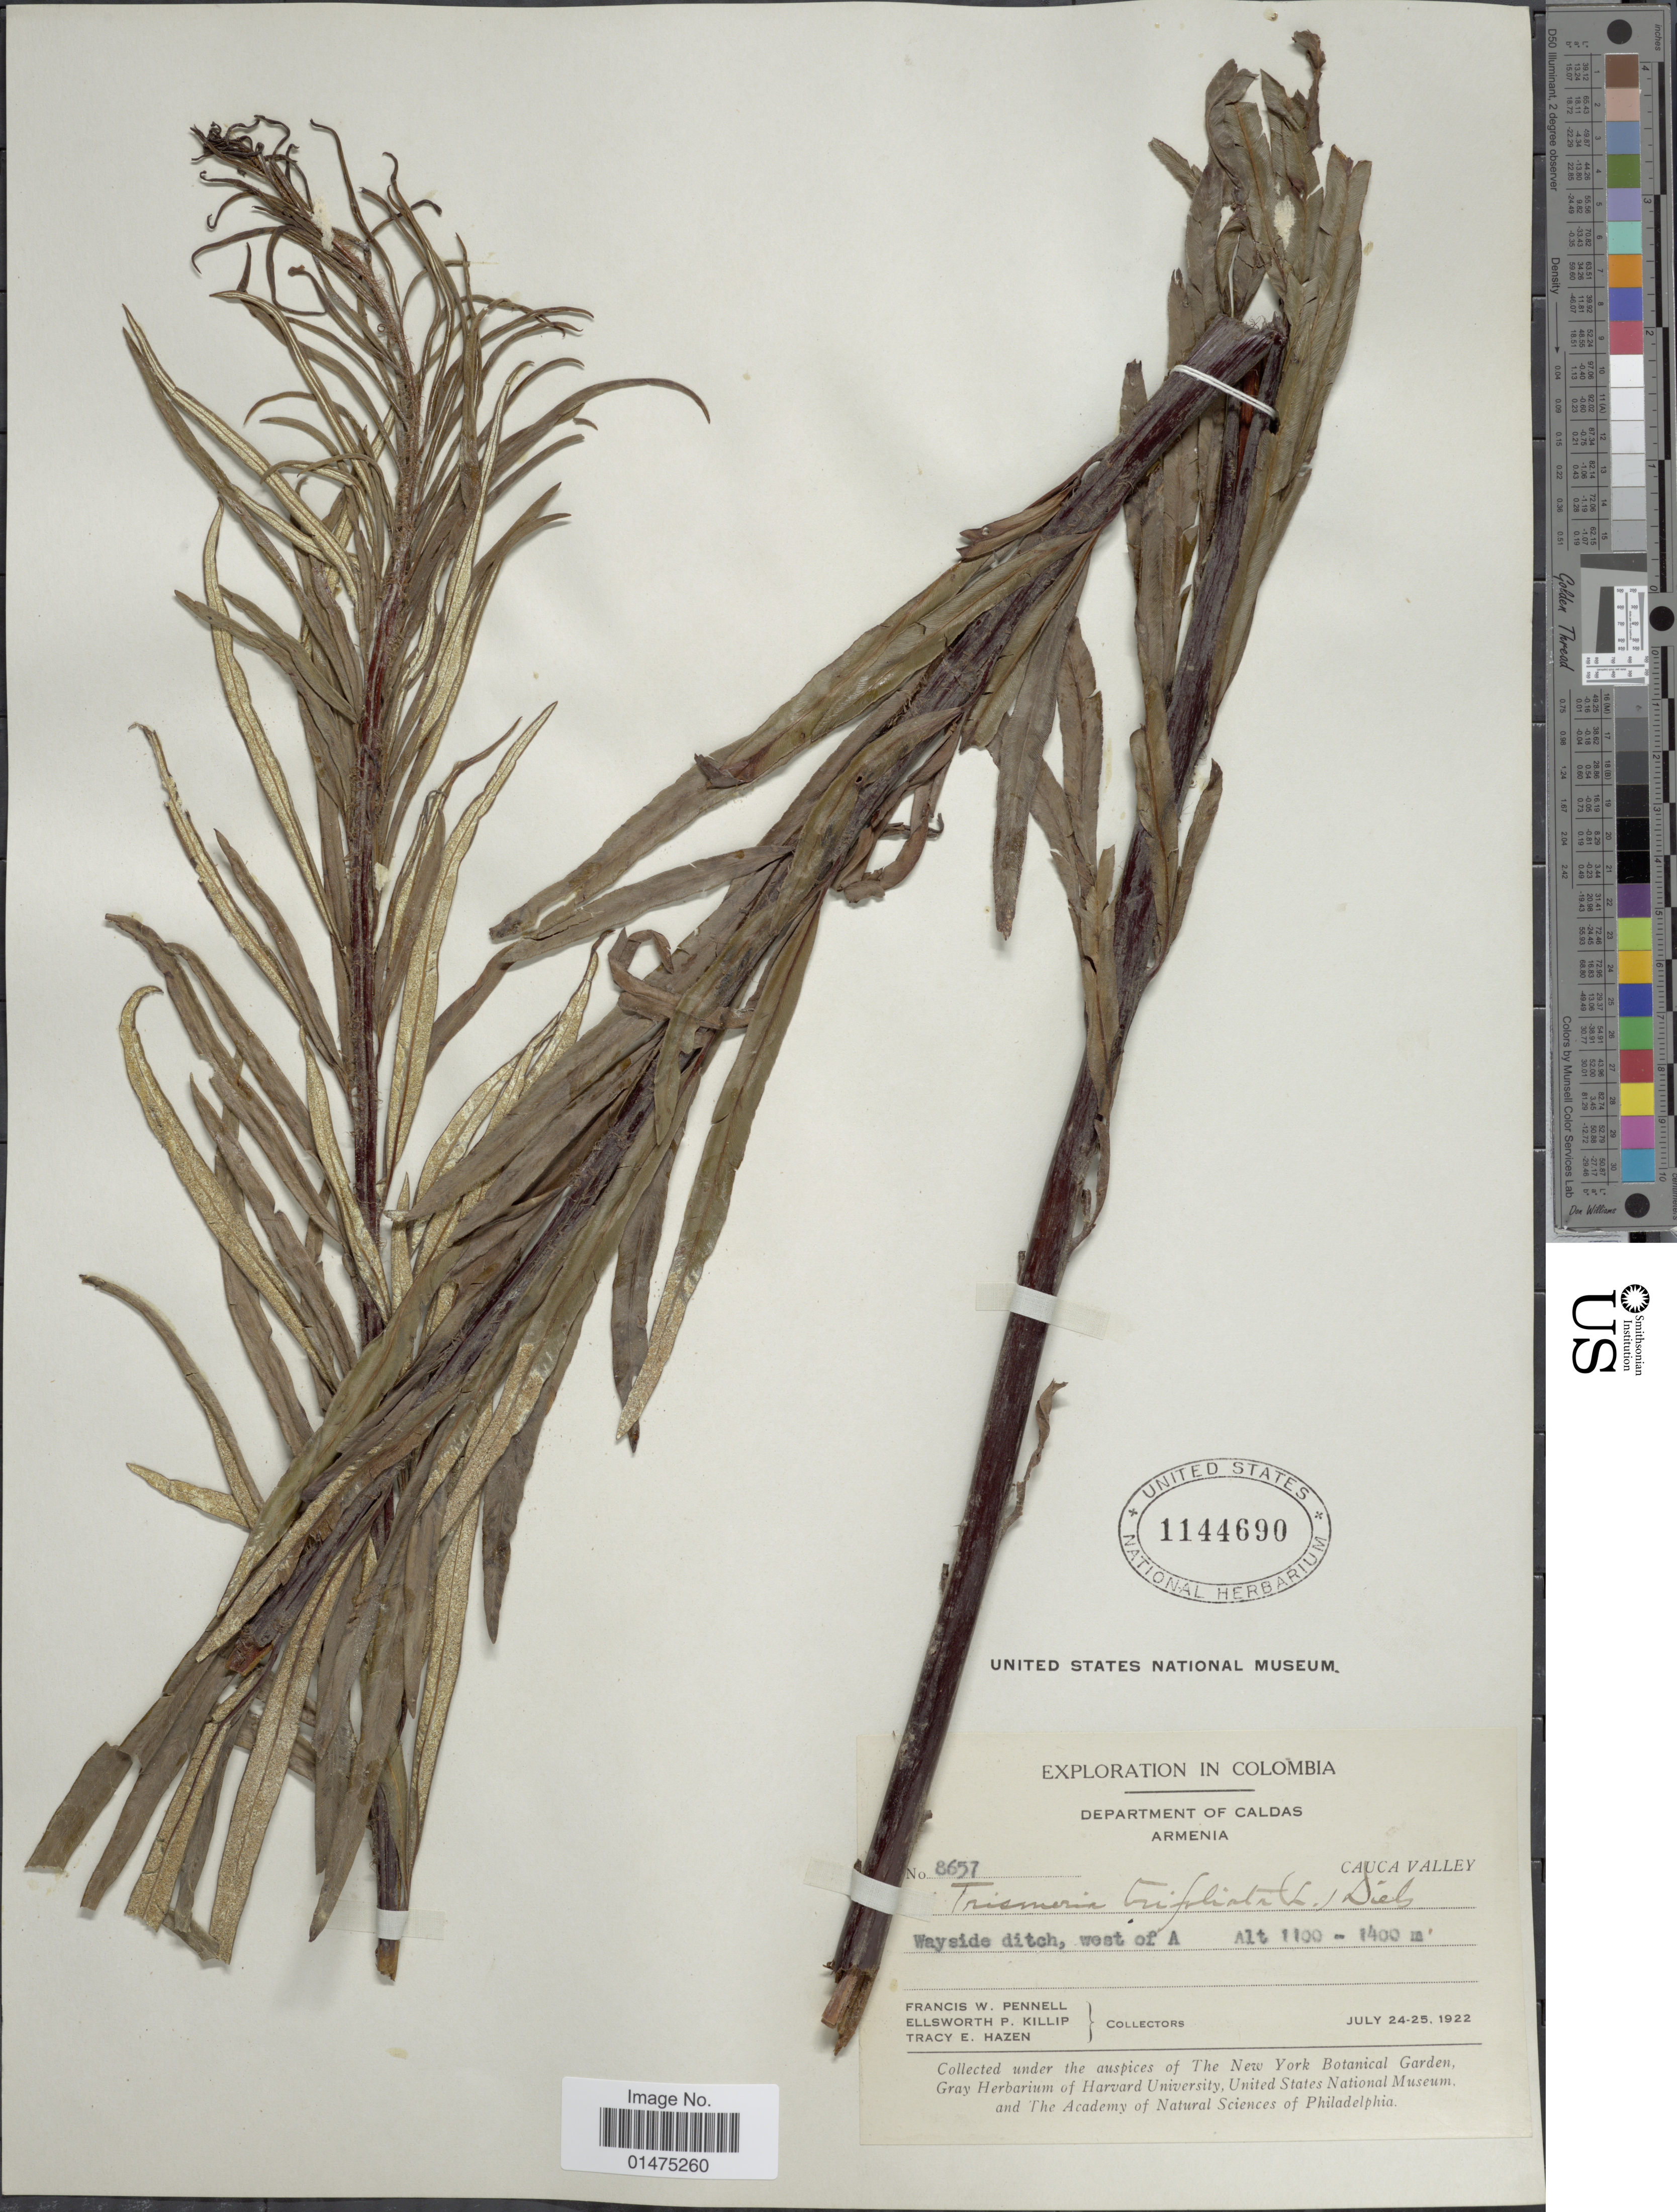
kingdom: Plantae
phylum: Tracheophyta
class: Polypodiopsida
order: Polypodiales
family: Pteridaceae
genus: Pityrogramma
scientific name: Pityrogramma trifoliata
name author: (L.) R.M. Tryon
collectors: F. W. Pennell, E. P. Killip & T. E. Hazen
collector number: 8657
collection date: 1922-07-24/1922-07-25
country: Colombia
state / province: Caldas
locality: Department Caldas, Armenia, Cauca Valley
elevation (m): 1100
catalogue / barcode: US 1144690